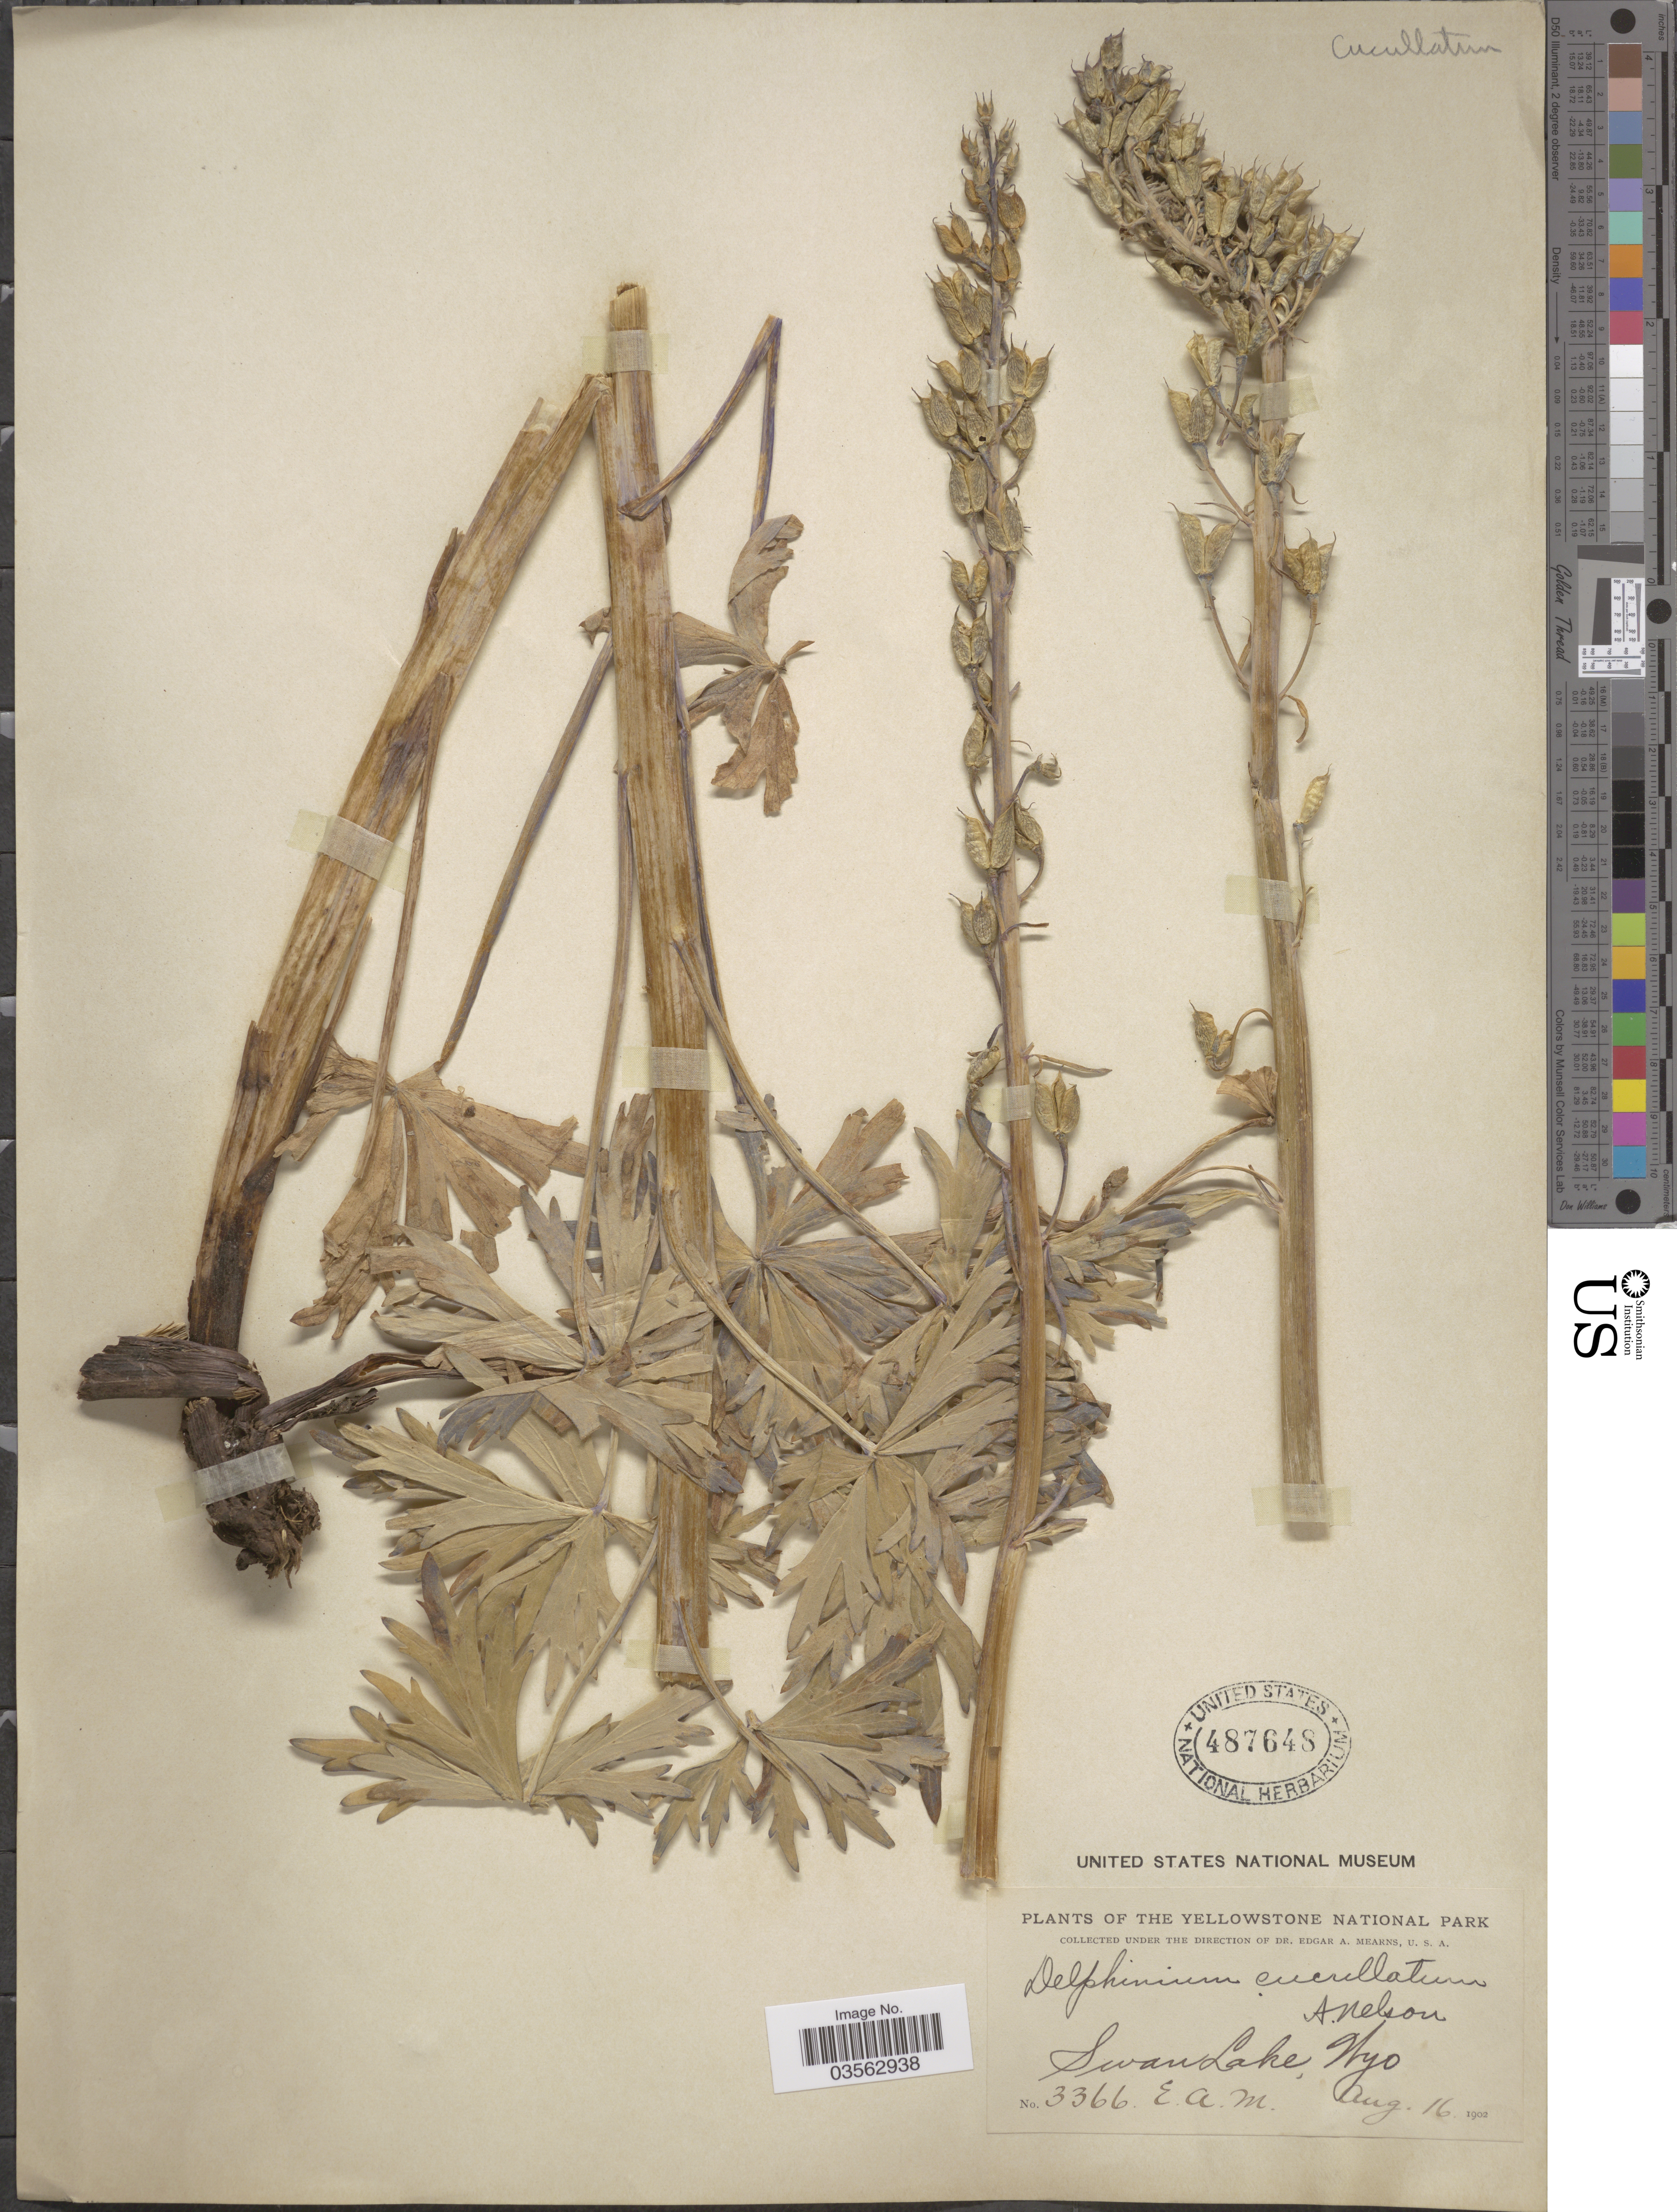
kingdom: Plantae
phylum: Tracheophyta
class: Magnoliopsida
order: Ranunculales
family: Ranunculaceae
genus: Delphinium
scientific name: Delphinium cucullatum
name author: E. Nelson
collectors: E. A. Mearns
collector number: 3366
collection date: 1902-08-16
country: United States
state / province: Wyoming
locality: The Yellowstone National Park. Swan Lake.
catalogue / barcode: US 487648